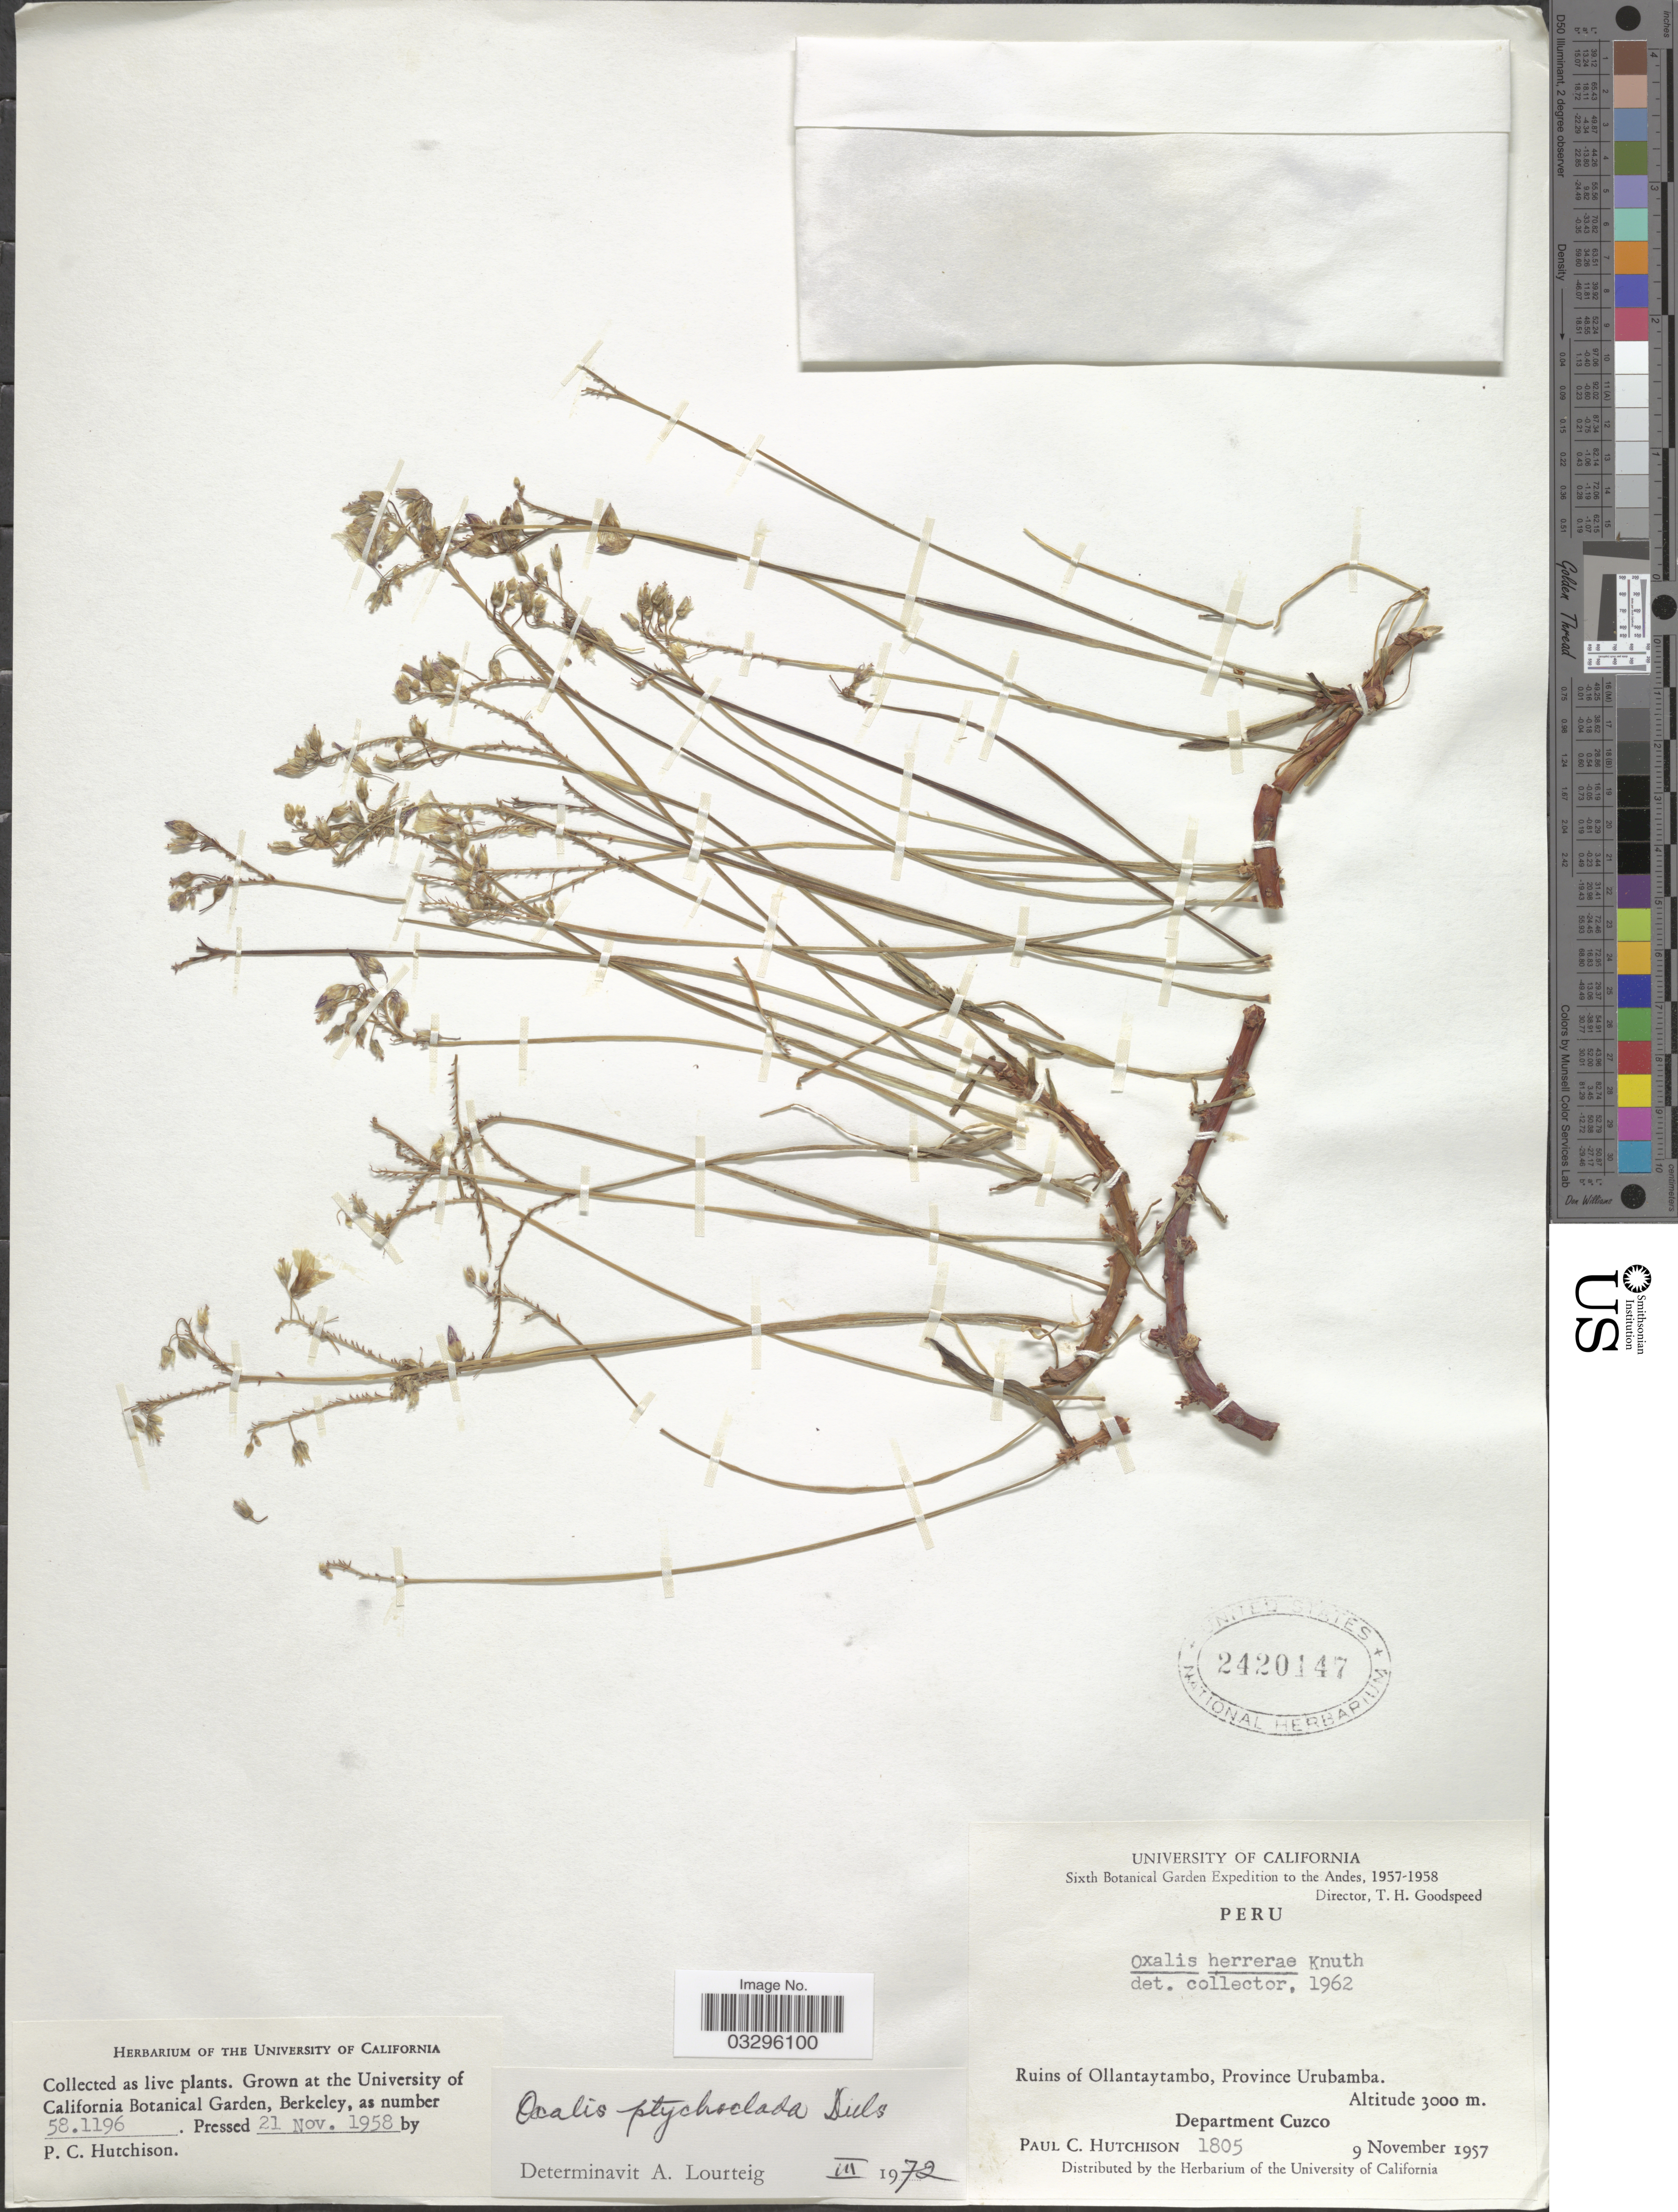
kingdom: Plantae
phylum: Tracheophyta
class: Magnoliopsida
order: Oxalidales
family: Oxalidaceae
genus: Oxalis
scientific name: Oxalis ptychoclada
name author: Diels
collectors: P. C. Hutchison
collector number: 1805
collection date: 1957-11-09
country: Peru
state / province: Cusco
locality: Andes. Ruins of Ollantaytambo, Province Urubamba. Department Cuzco.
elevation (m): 3000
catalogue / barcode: US 2420147